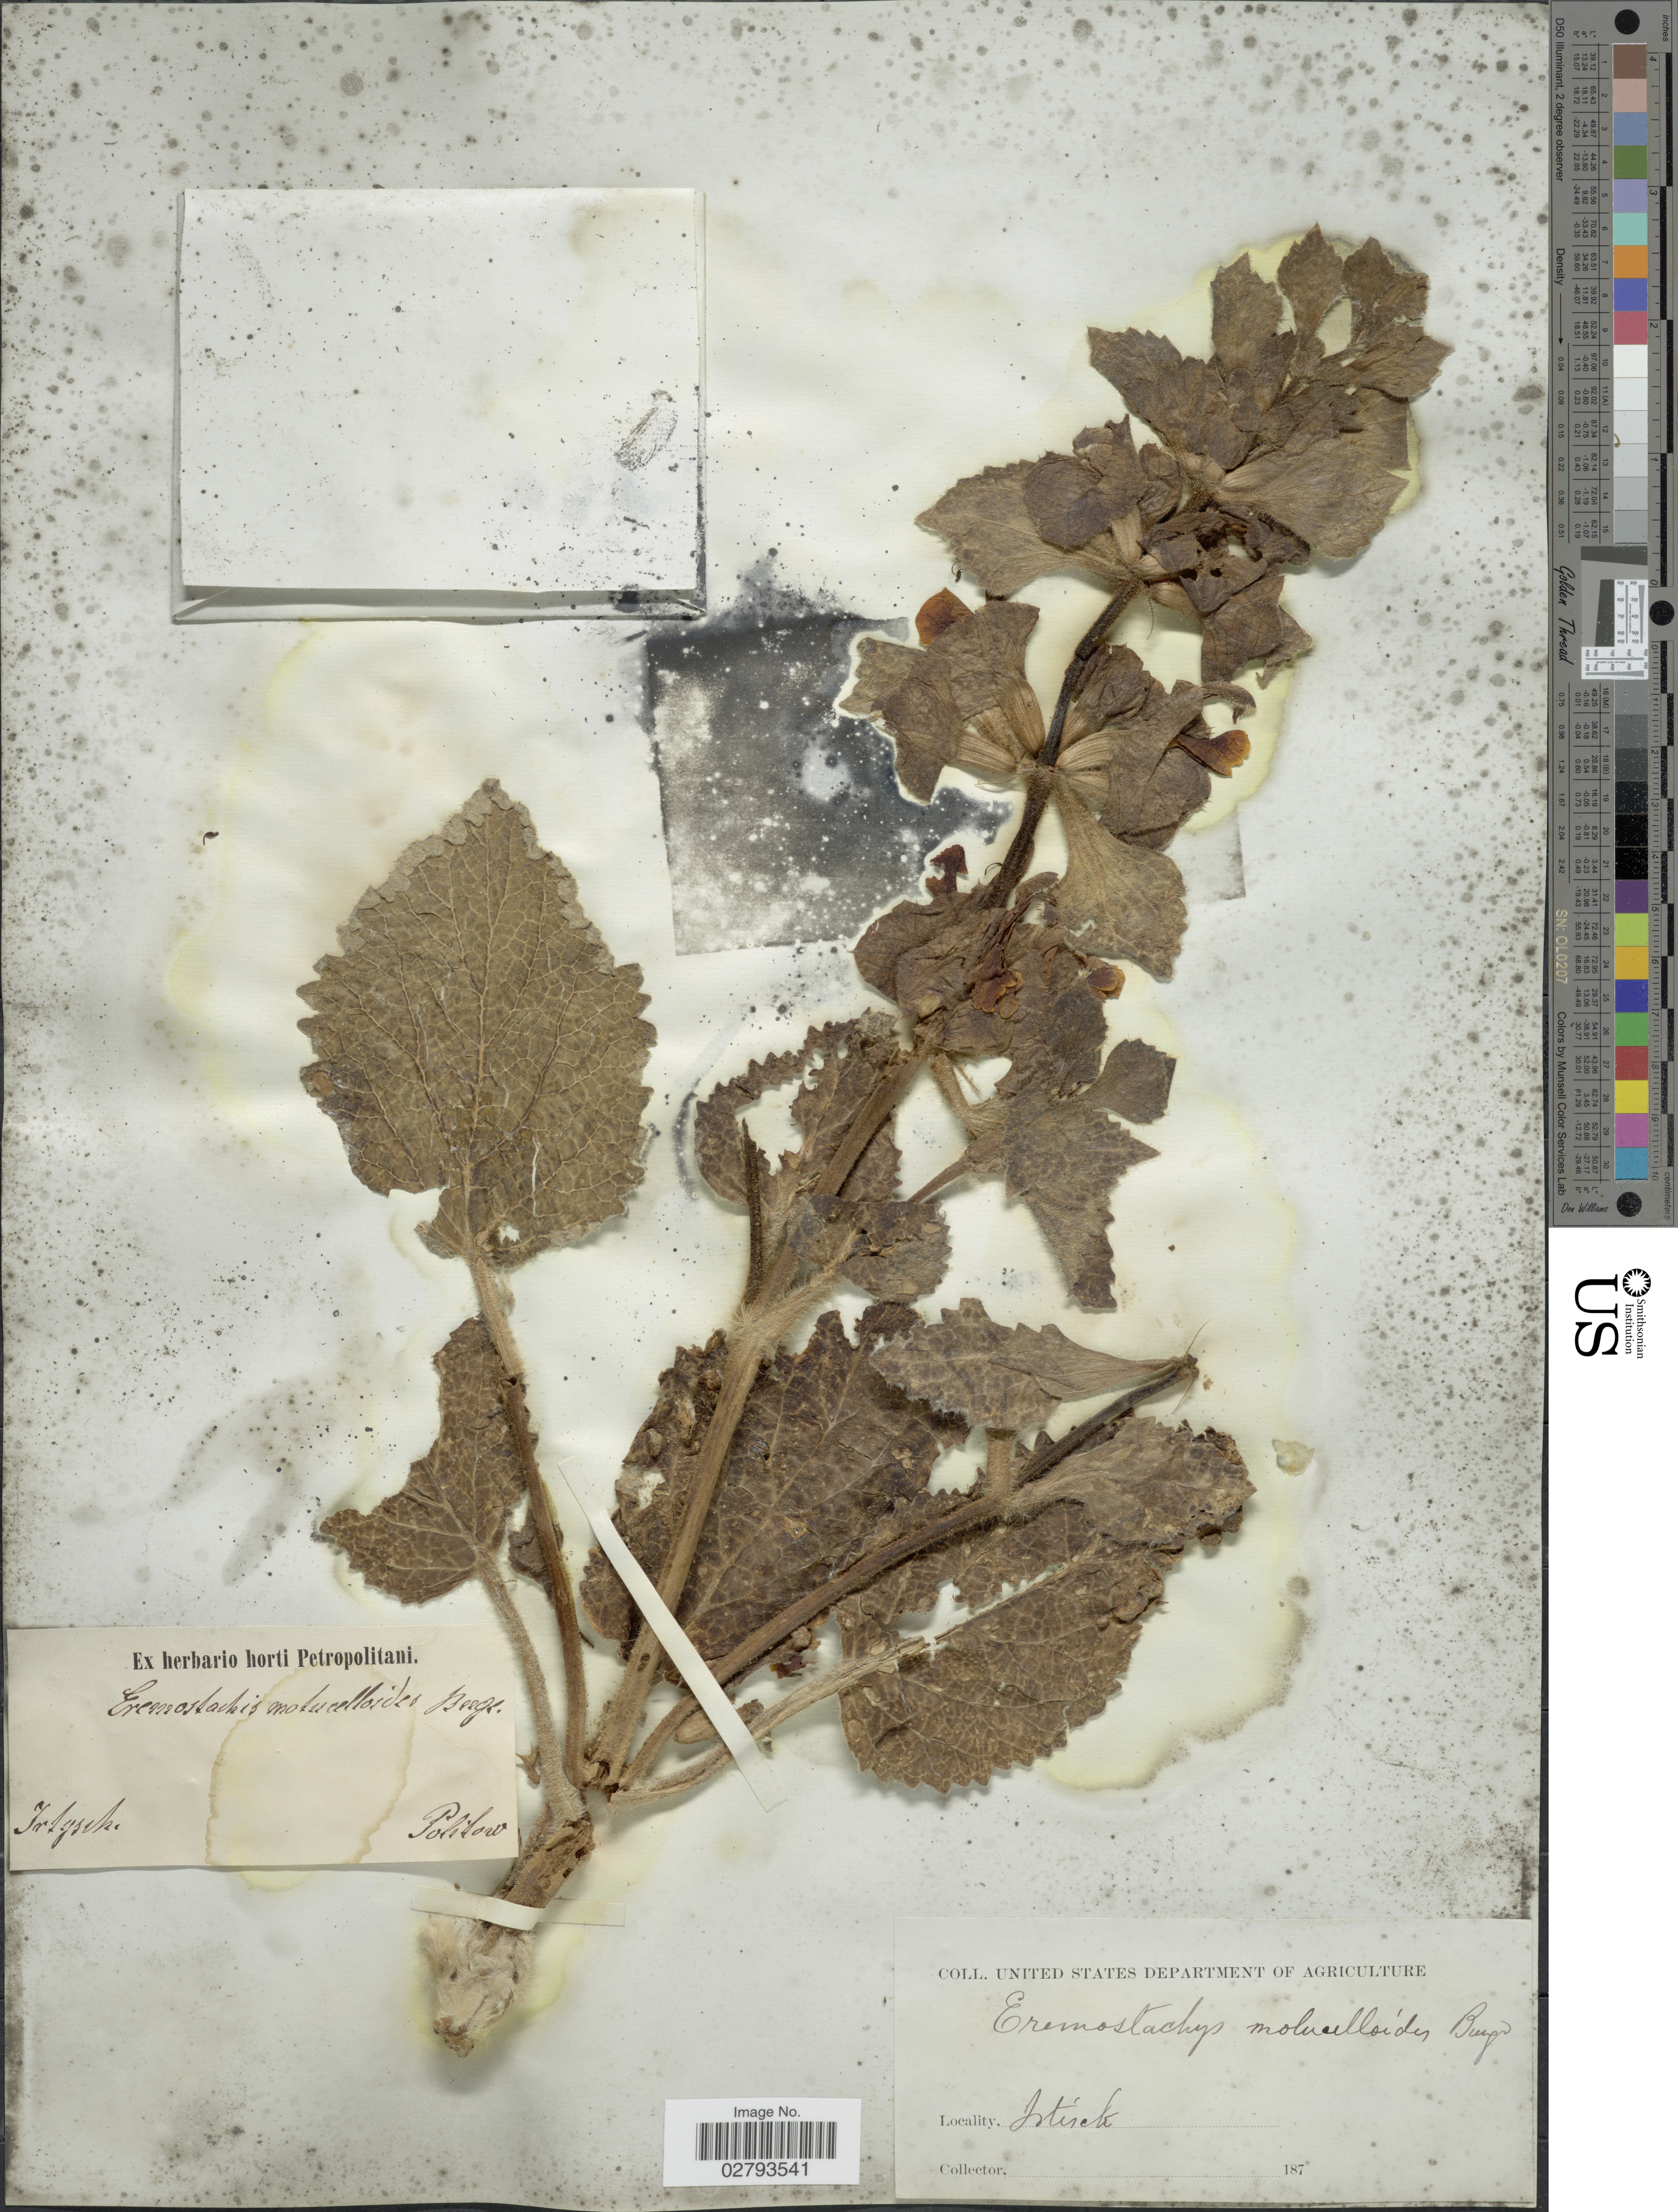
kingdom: Plantae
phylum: Tracheophyta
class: Magnoliopsida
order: Lamiales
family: Lamiaceae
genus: Eremostachys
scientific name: Eremostachys molucelloides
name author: Bunge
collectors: -. Politow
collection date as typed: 187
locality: Istick [interpreted].